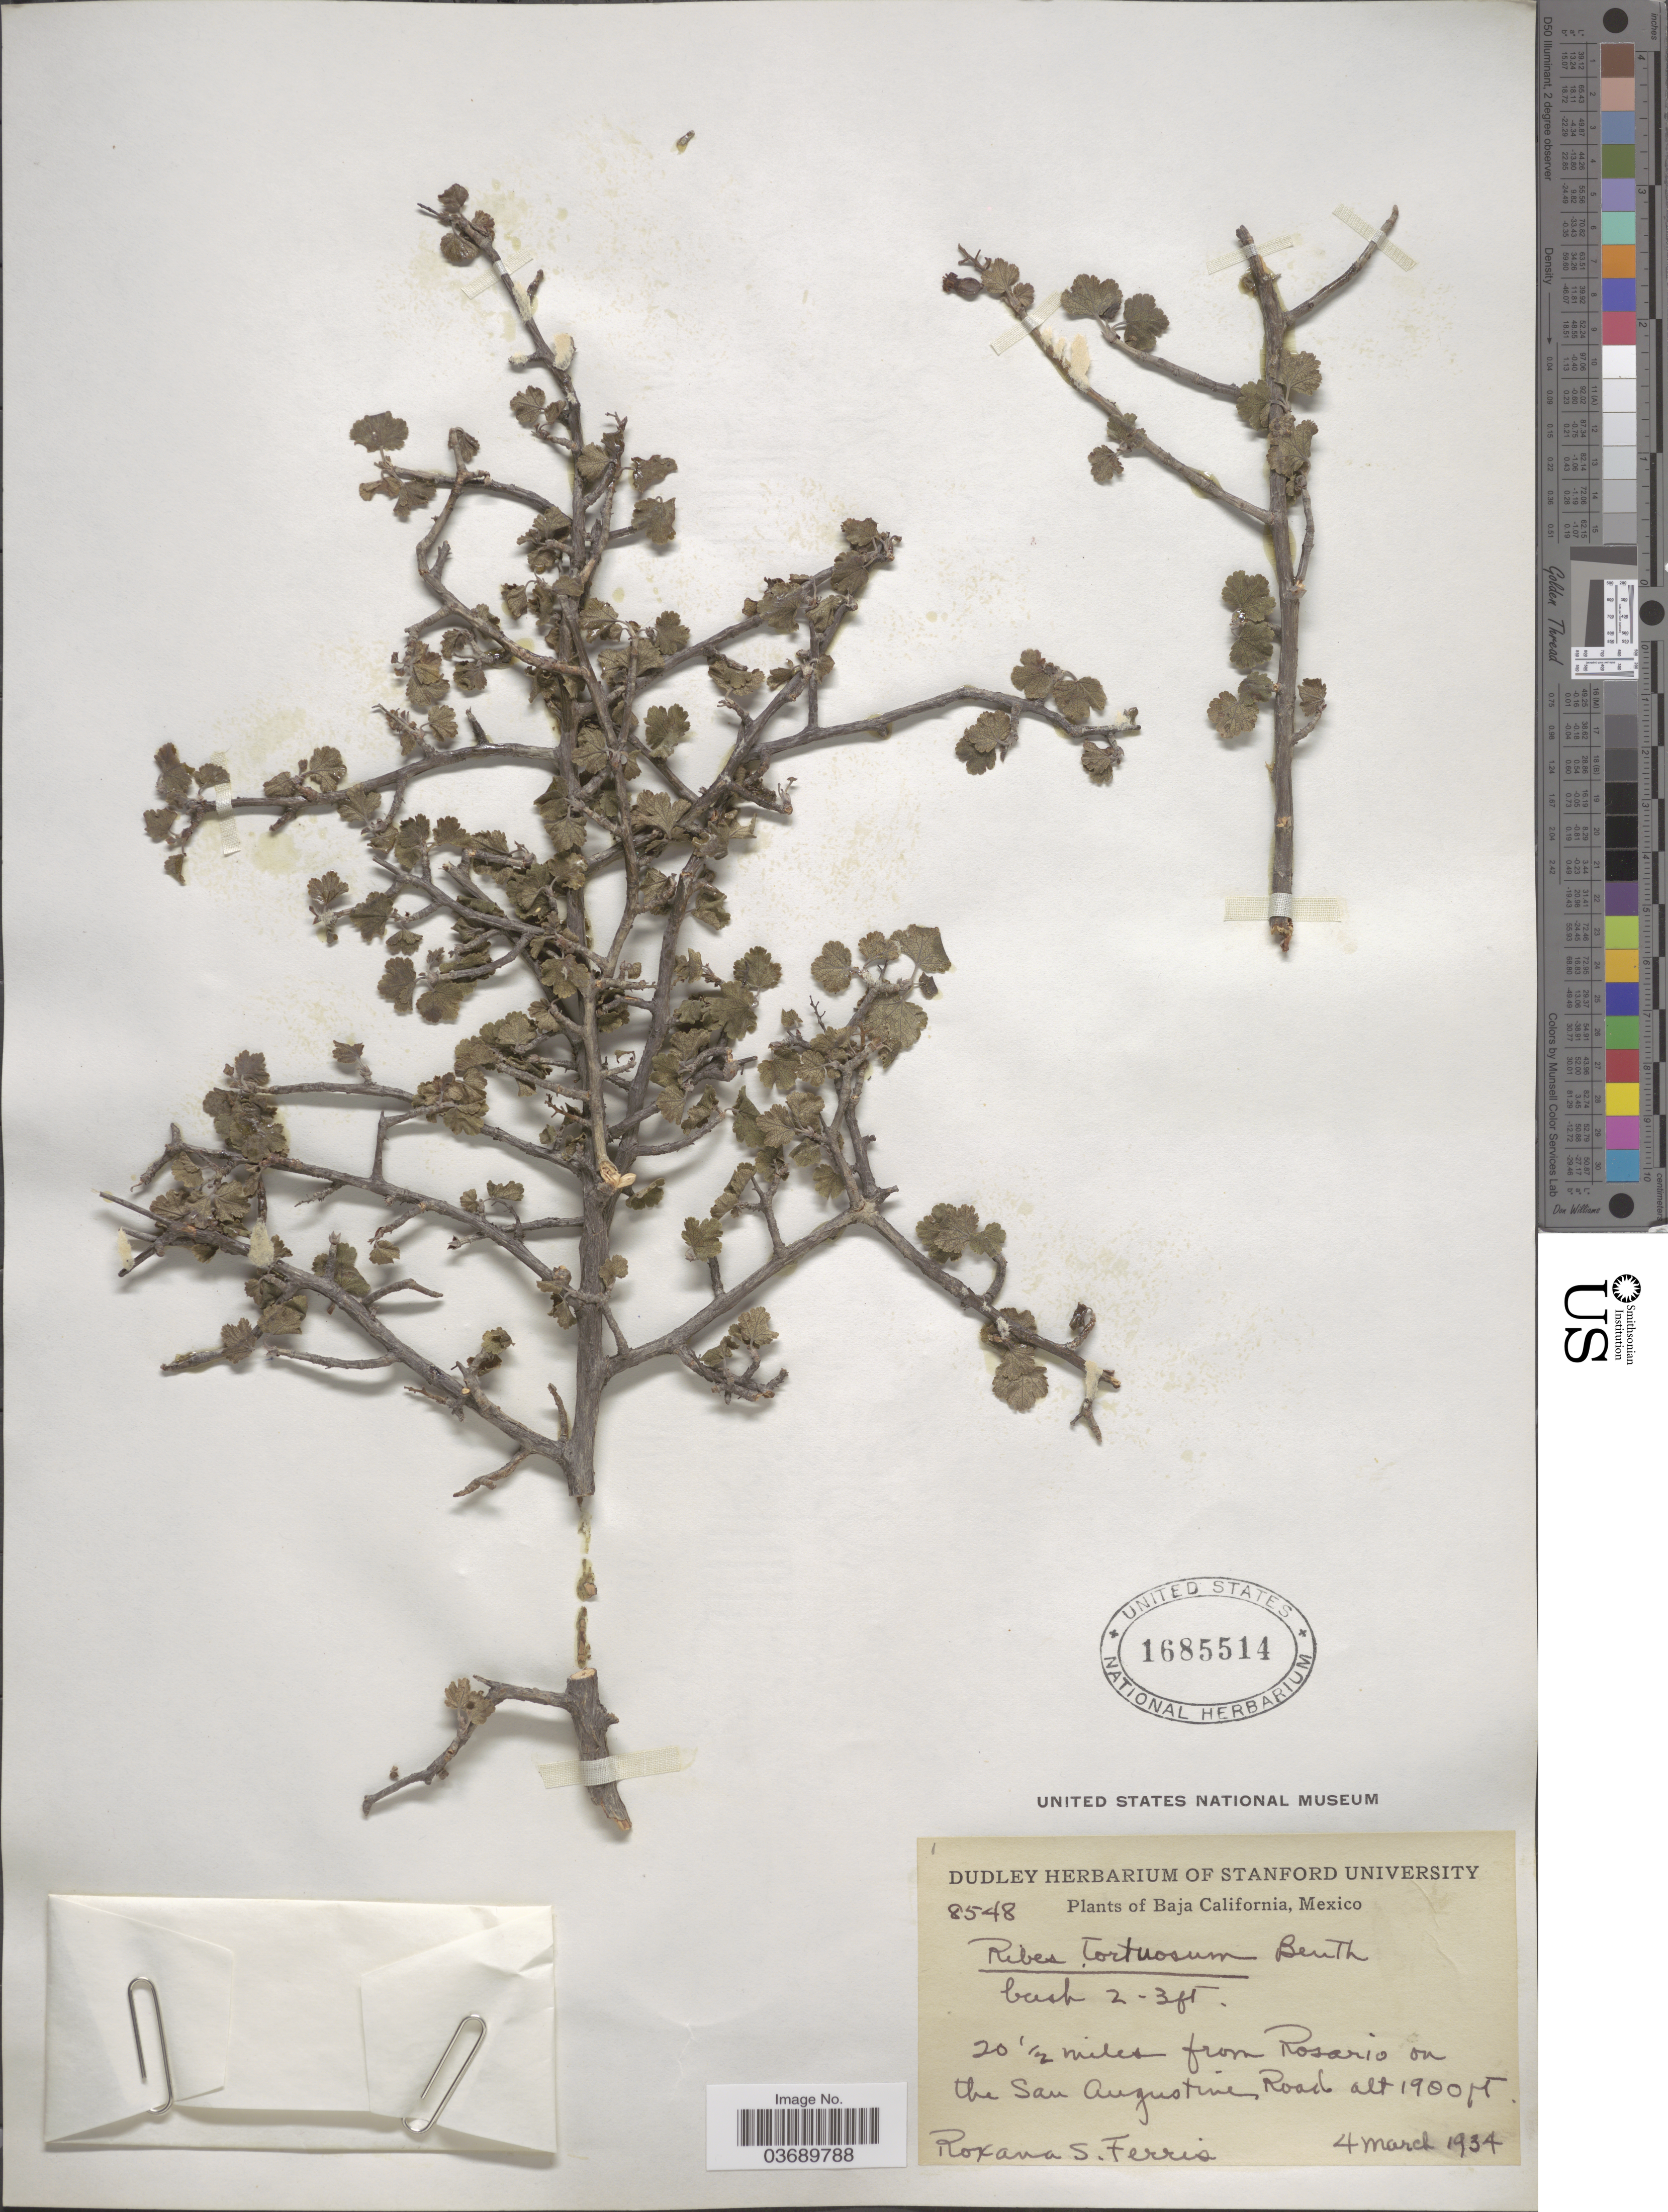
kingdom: Plantae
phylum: Tracheophyta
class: Magnoliopsida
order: Saxifragales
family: Grossulariaceae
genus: Ribes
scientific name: Ribes tortuosum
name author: Benth.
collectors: R. S. Ferris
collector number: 8548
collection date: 1934-03-04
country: Mexico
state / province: Baja California Norte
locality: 20½ miles from Rosario on the San Augustine Road.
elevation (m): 579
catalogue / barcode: US 1685514